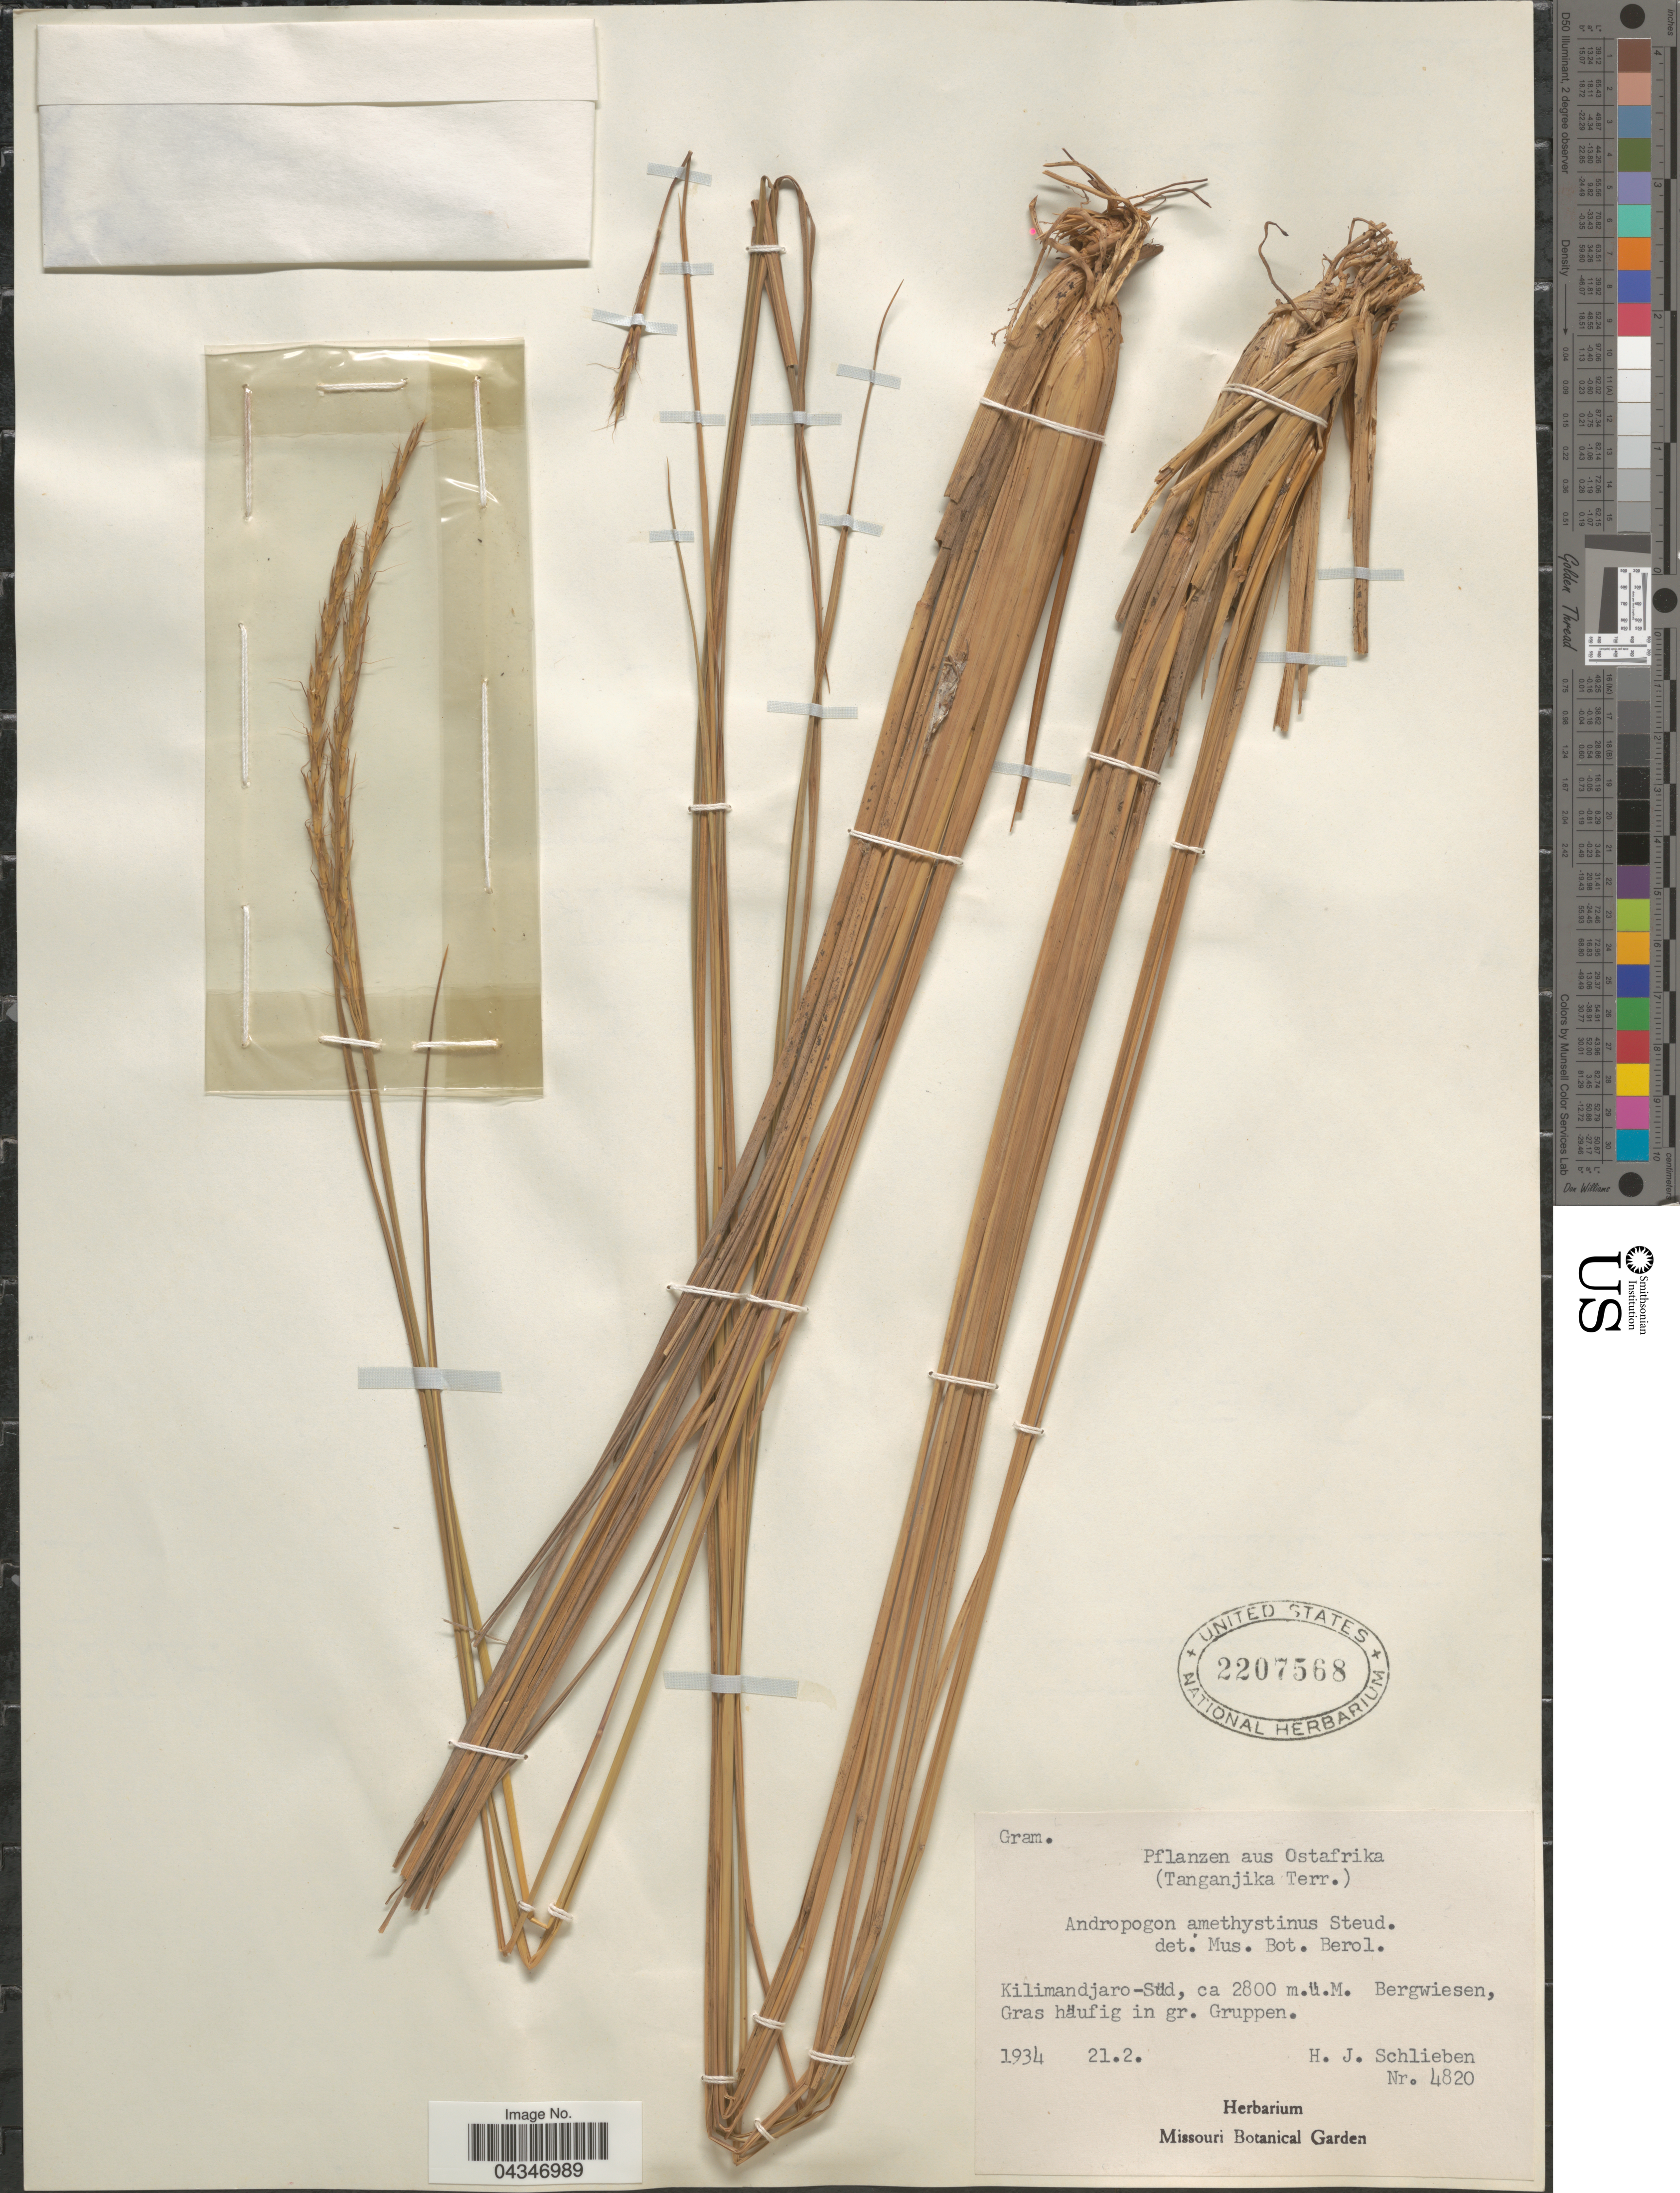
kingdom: Plantae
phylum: Tracheophyta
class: Liliopsida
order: Poales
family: Poaceae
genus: Andropogon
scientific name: Andropogon amethystinus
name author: Steud.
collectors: H. J. Schlieben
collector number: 4820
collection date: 1934-02-21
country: Tanzania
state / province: Kilimanjaro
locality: Ostafrika (Tanganjika Terr.). Kilimandjaro-Süd.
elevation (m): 2800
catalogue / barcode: US 2207568